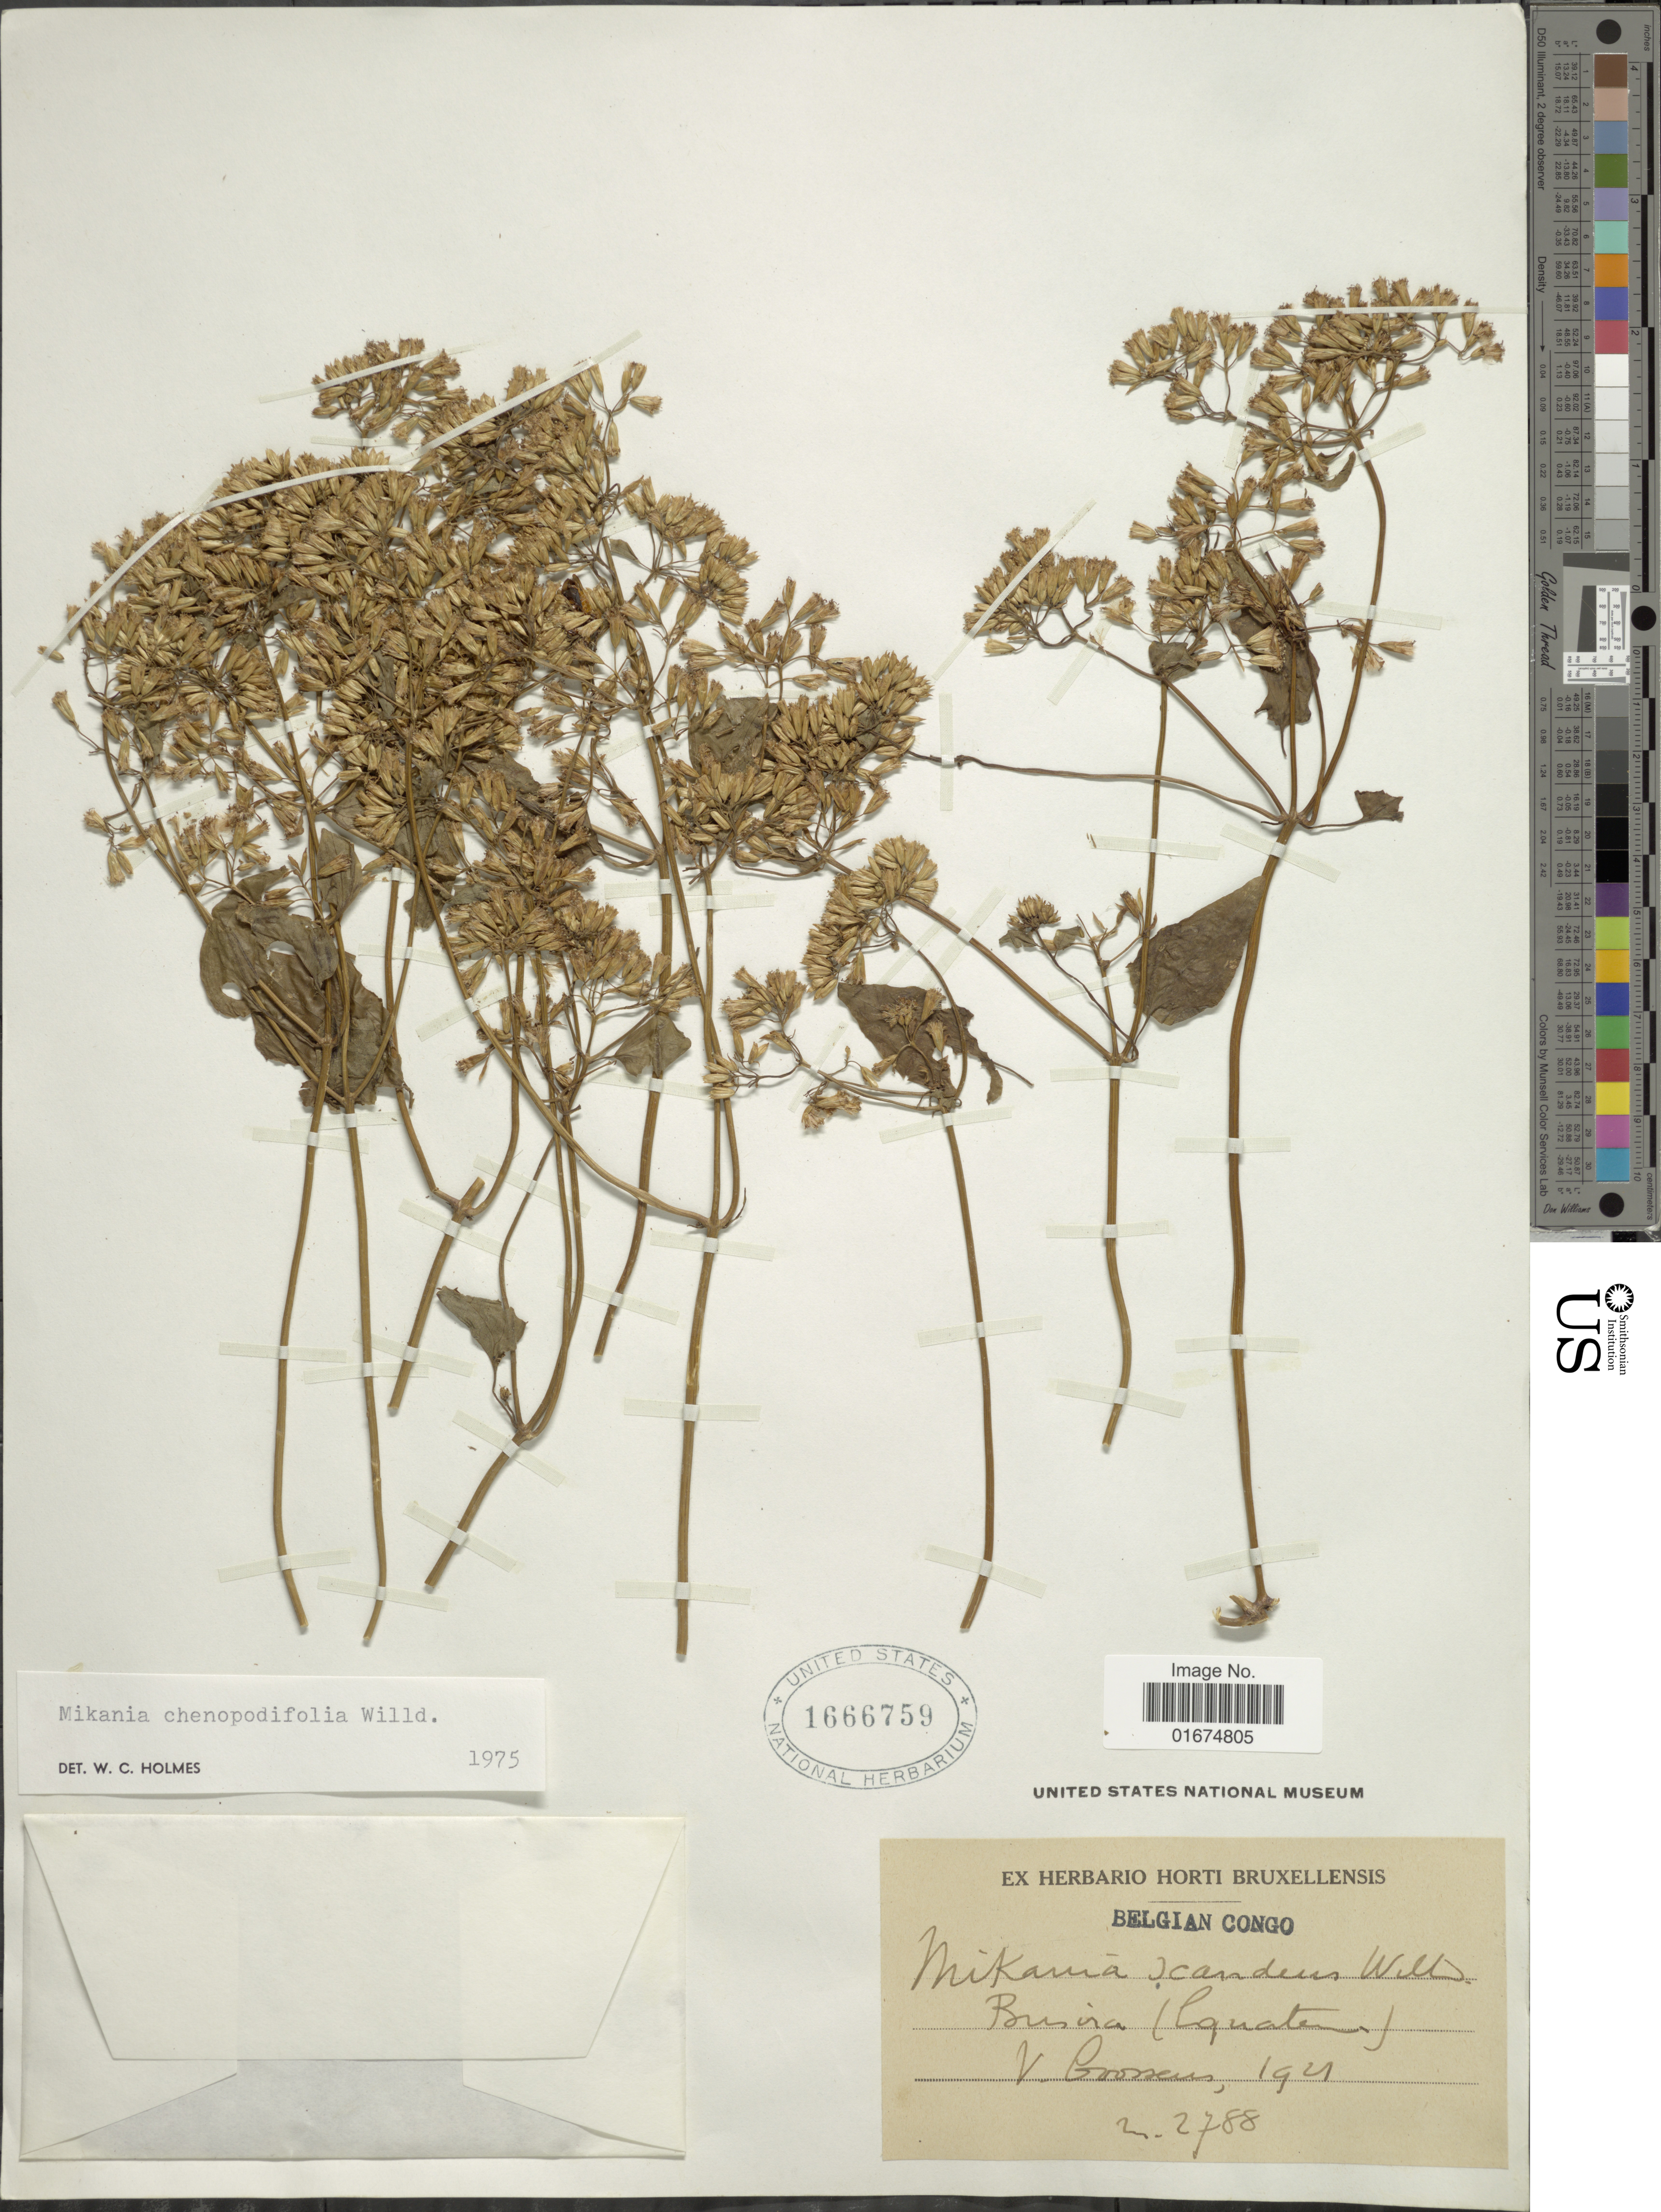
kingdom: Plantae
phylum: Tracheophyta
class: Magnoliopsida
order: Asterales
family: Asteraceae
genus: Mikania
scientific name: Mikania chenopodifolia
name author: Willd.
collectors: V. Goossens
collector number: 2788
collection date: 1921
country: Congo, Democratic Republic of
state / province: Equateur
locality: Belgian Congo, Busira.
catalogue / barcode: US 1666759